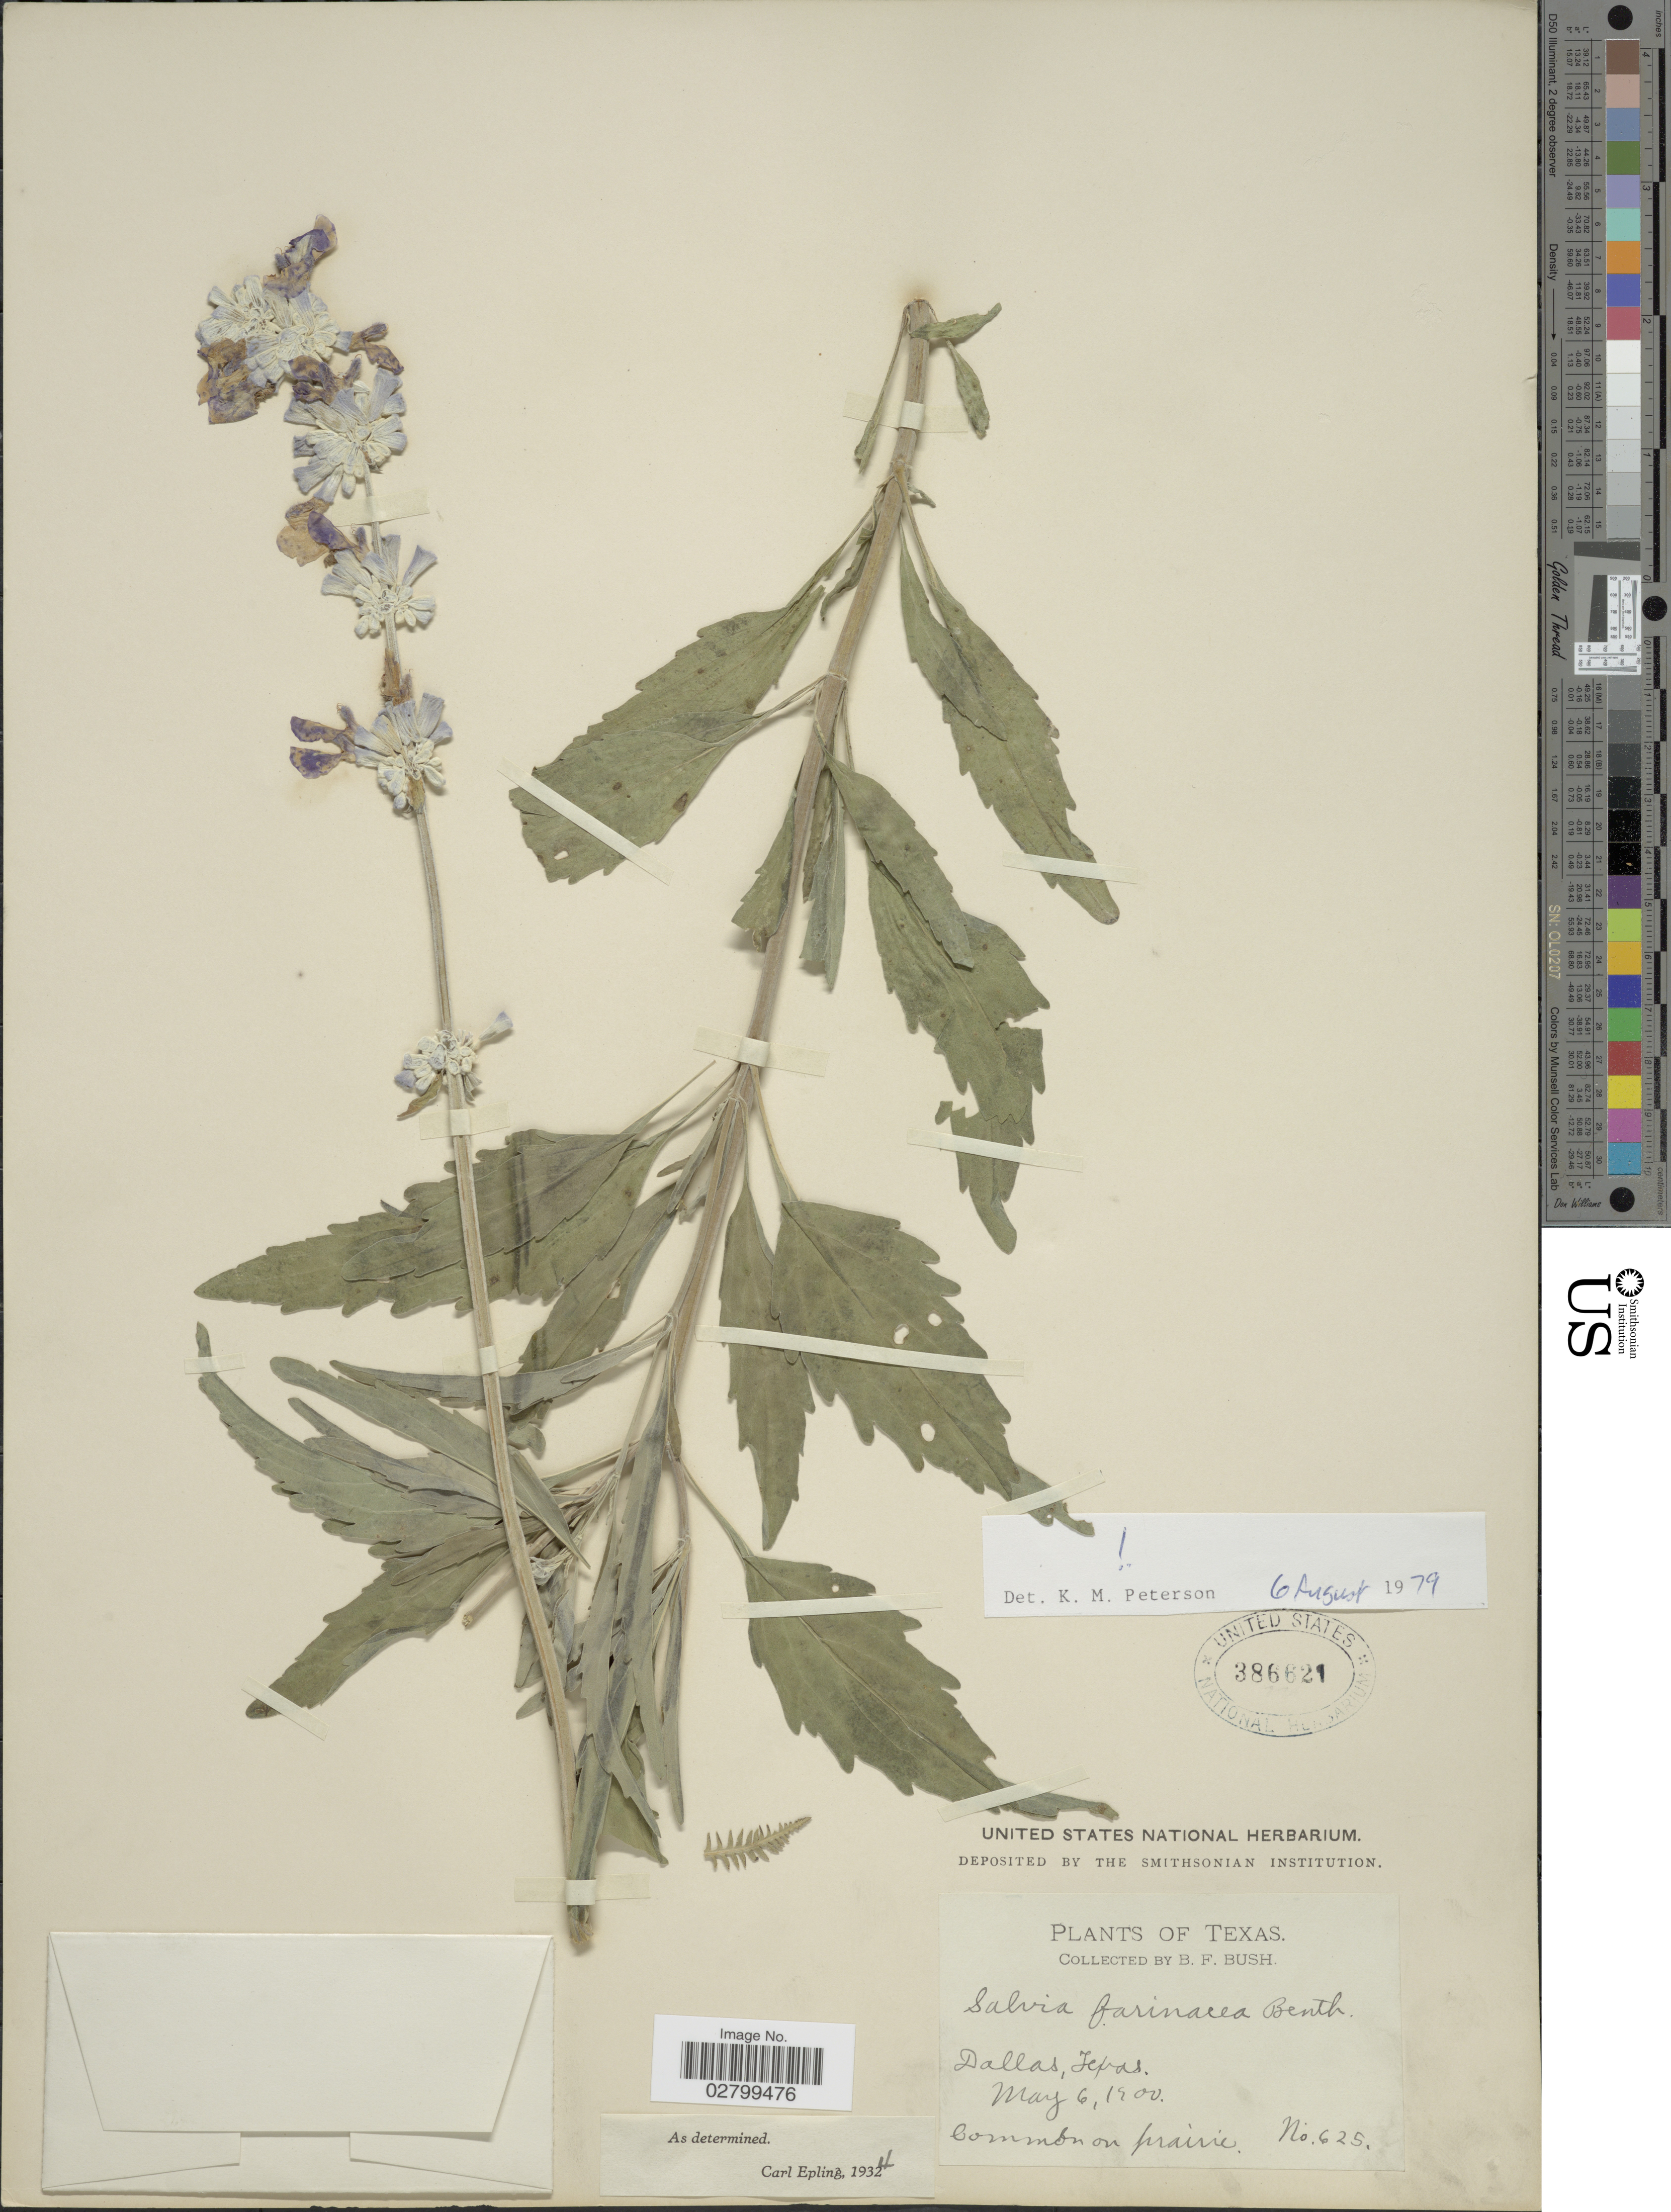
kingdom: Plantae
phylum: Tracheophyta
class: Magnoliopsida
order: Lamiales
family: Lamiaceae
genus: Salvia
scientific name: Salvia farinacea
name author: Benth.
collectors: B. F. Bush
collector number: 625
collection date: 1900-05-06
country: United States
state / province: Texas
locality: Dallas.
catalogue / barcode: US 386621